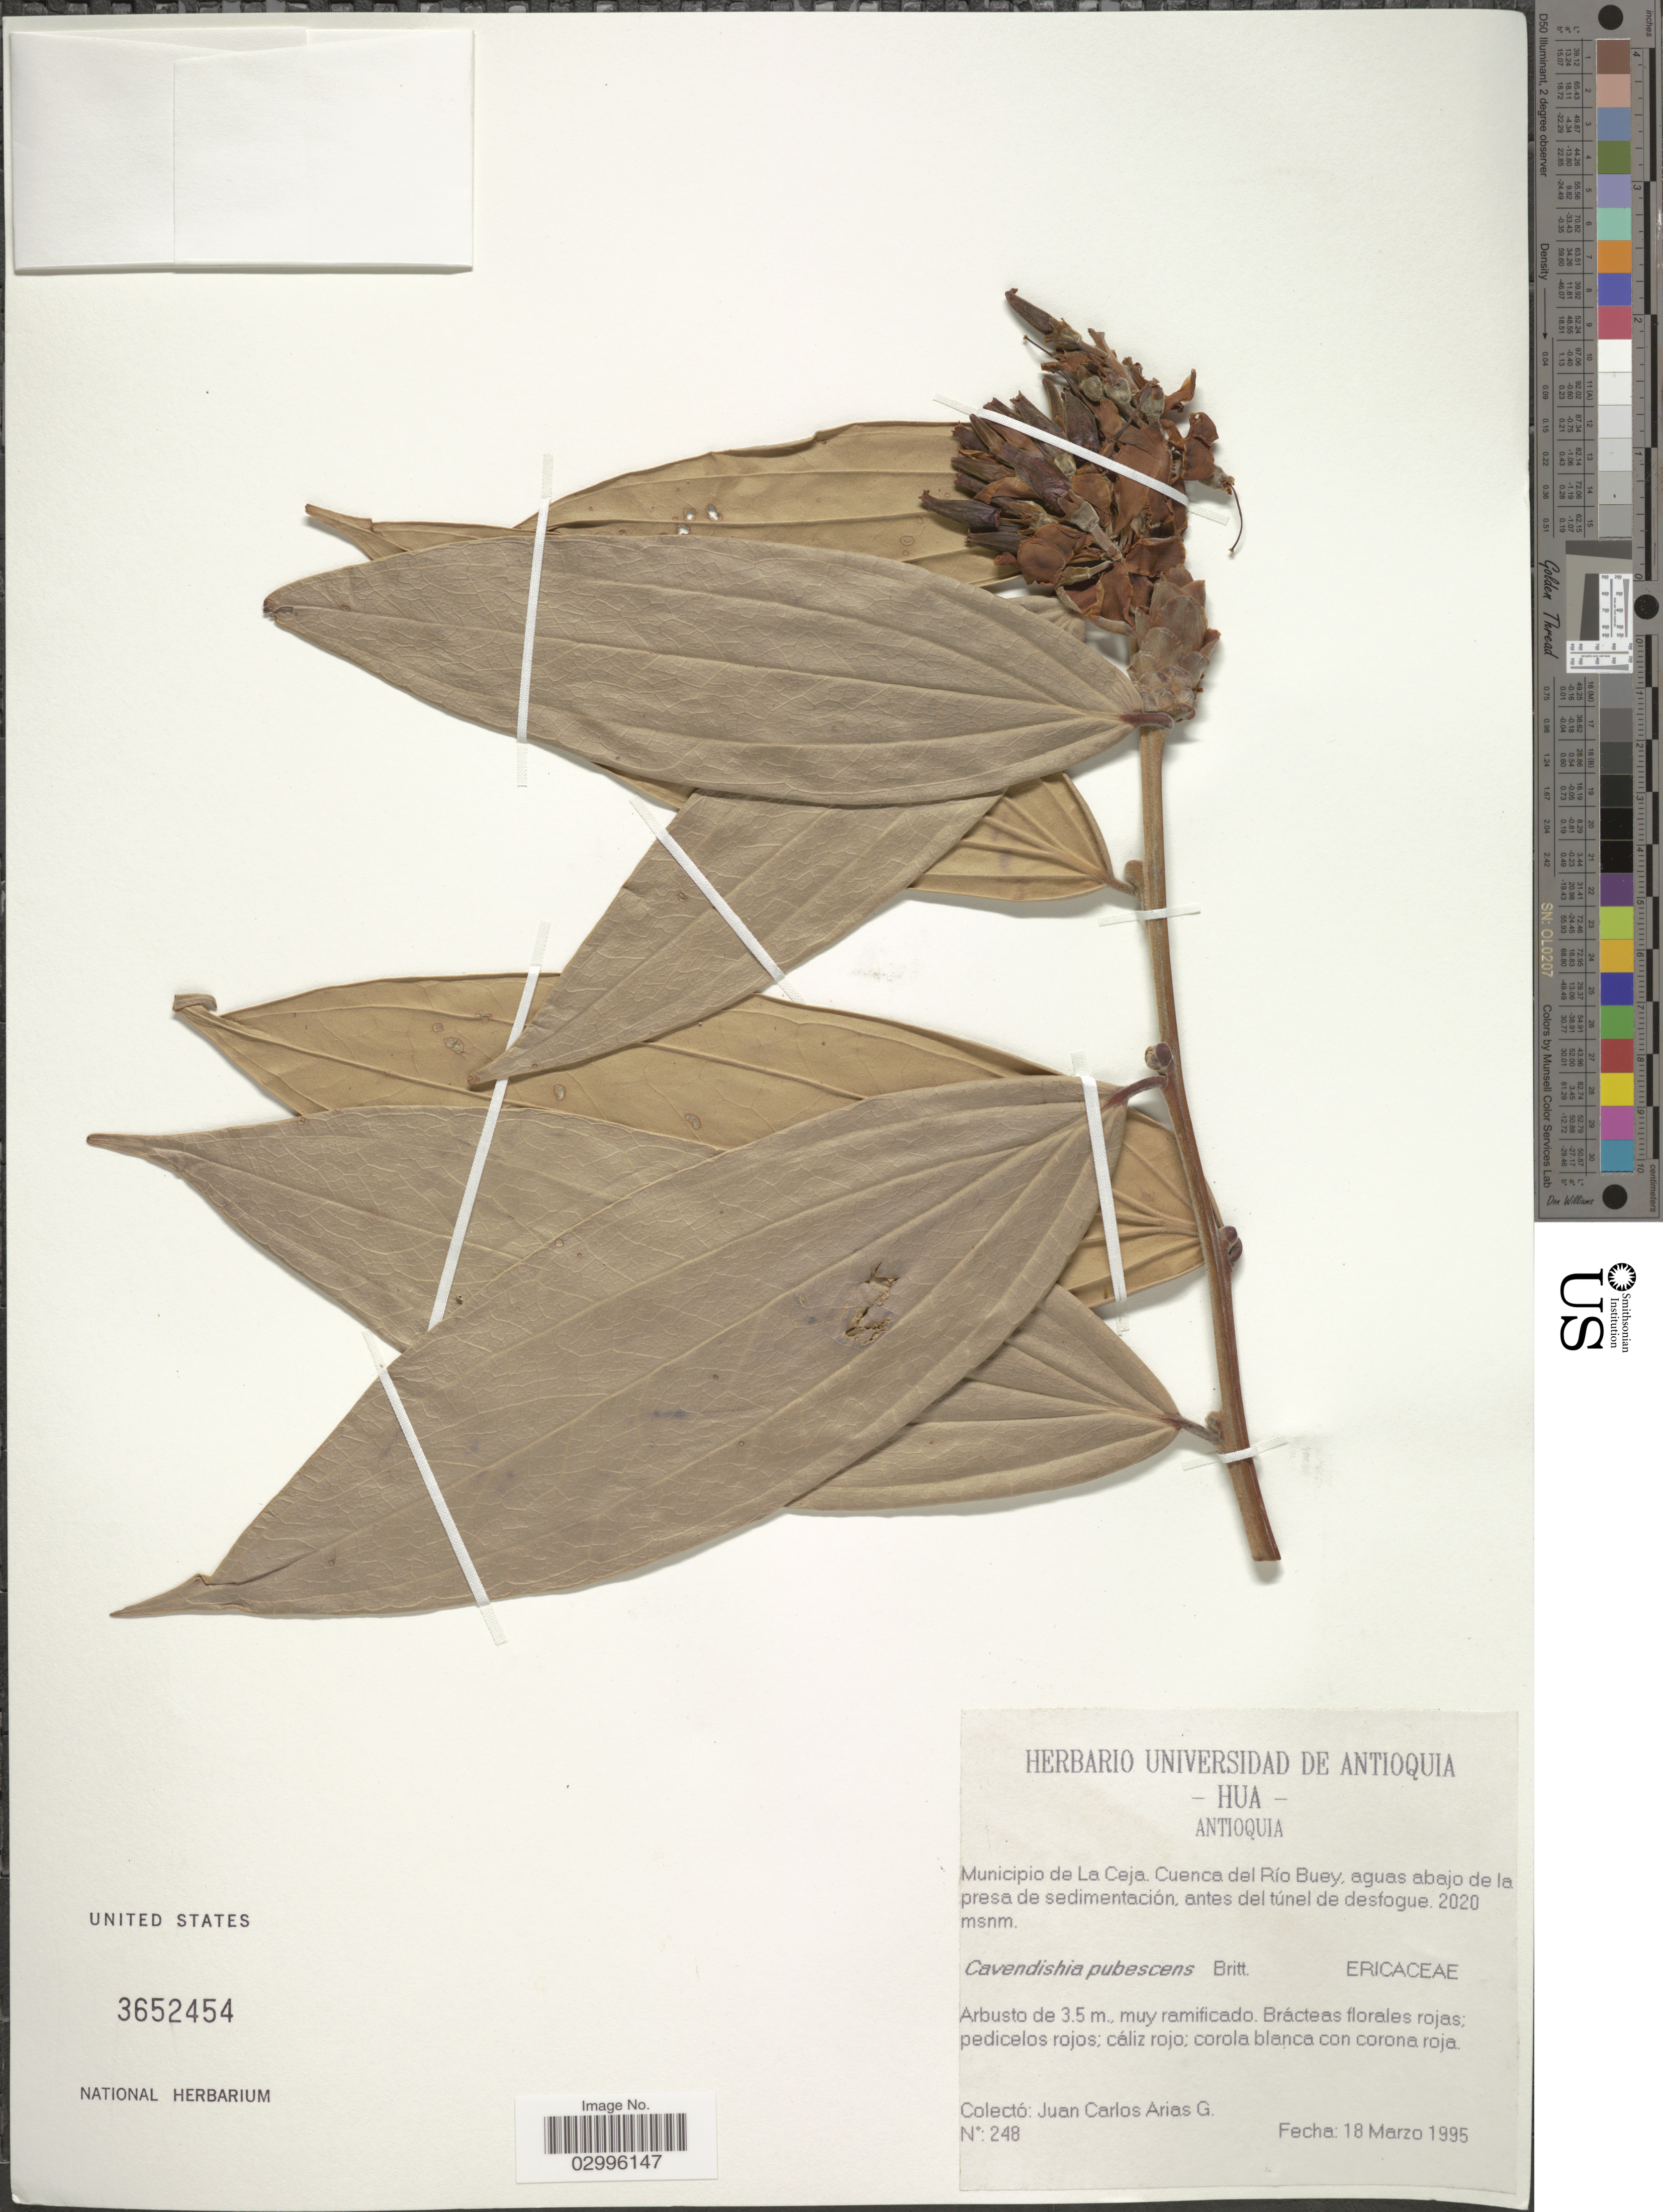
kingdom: Plantae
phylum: Tracheophyta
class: Magnoliopsida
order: Ericales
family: Ericaceae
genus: Cavendishia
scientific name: Cavendishia pubescens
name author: (Kunth) Hemsl.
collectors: J. Arias G.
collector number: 248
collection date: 1995-03-18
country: Colombia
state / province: Antioquia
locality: Municipio de La Ceja. Cuenca del Río Bueym aguas abajo de la presa de sedimentación, antes del tunél de desofogue.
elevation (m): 2020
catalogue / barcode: US 3652454